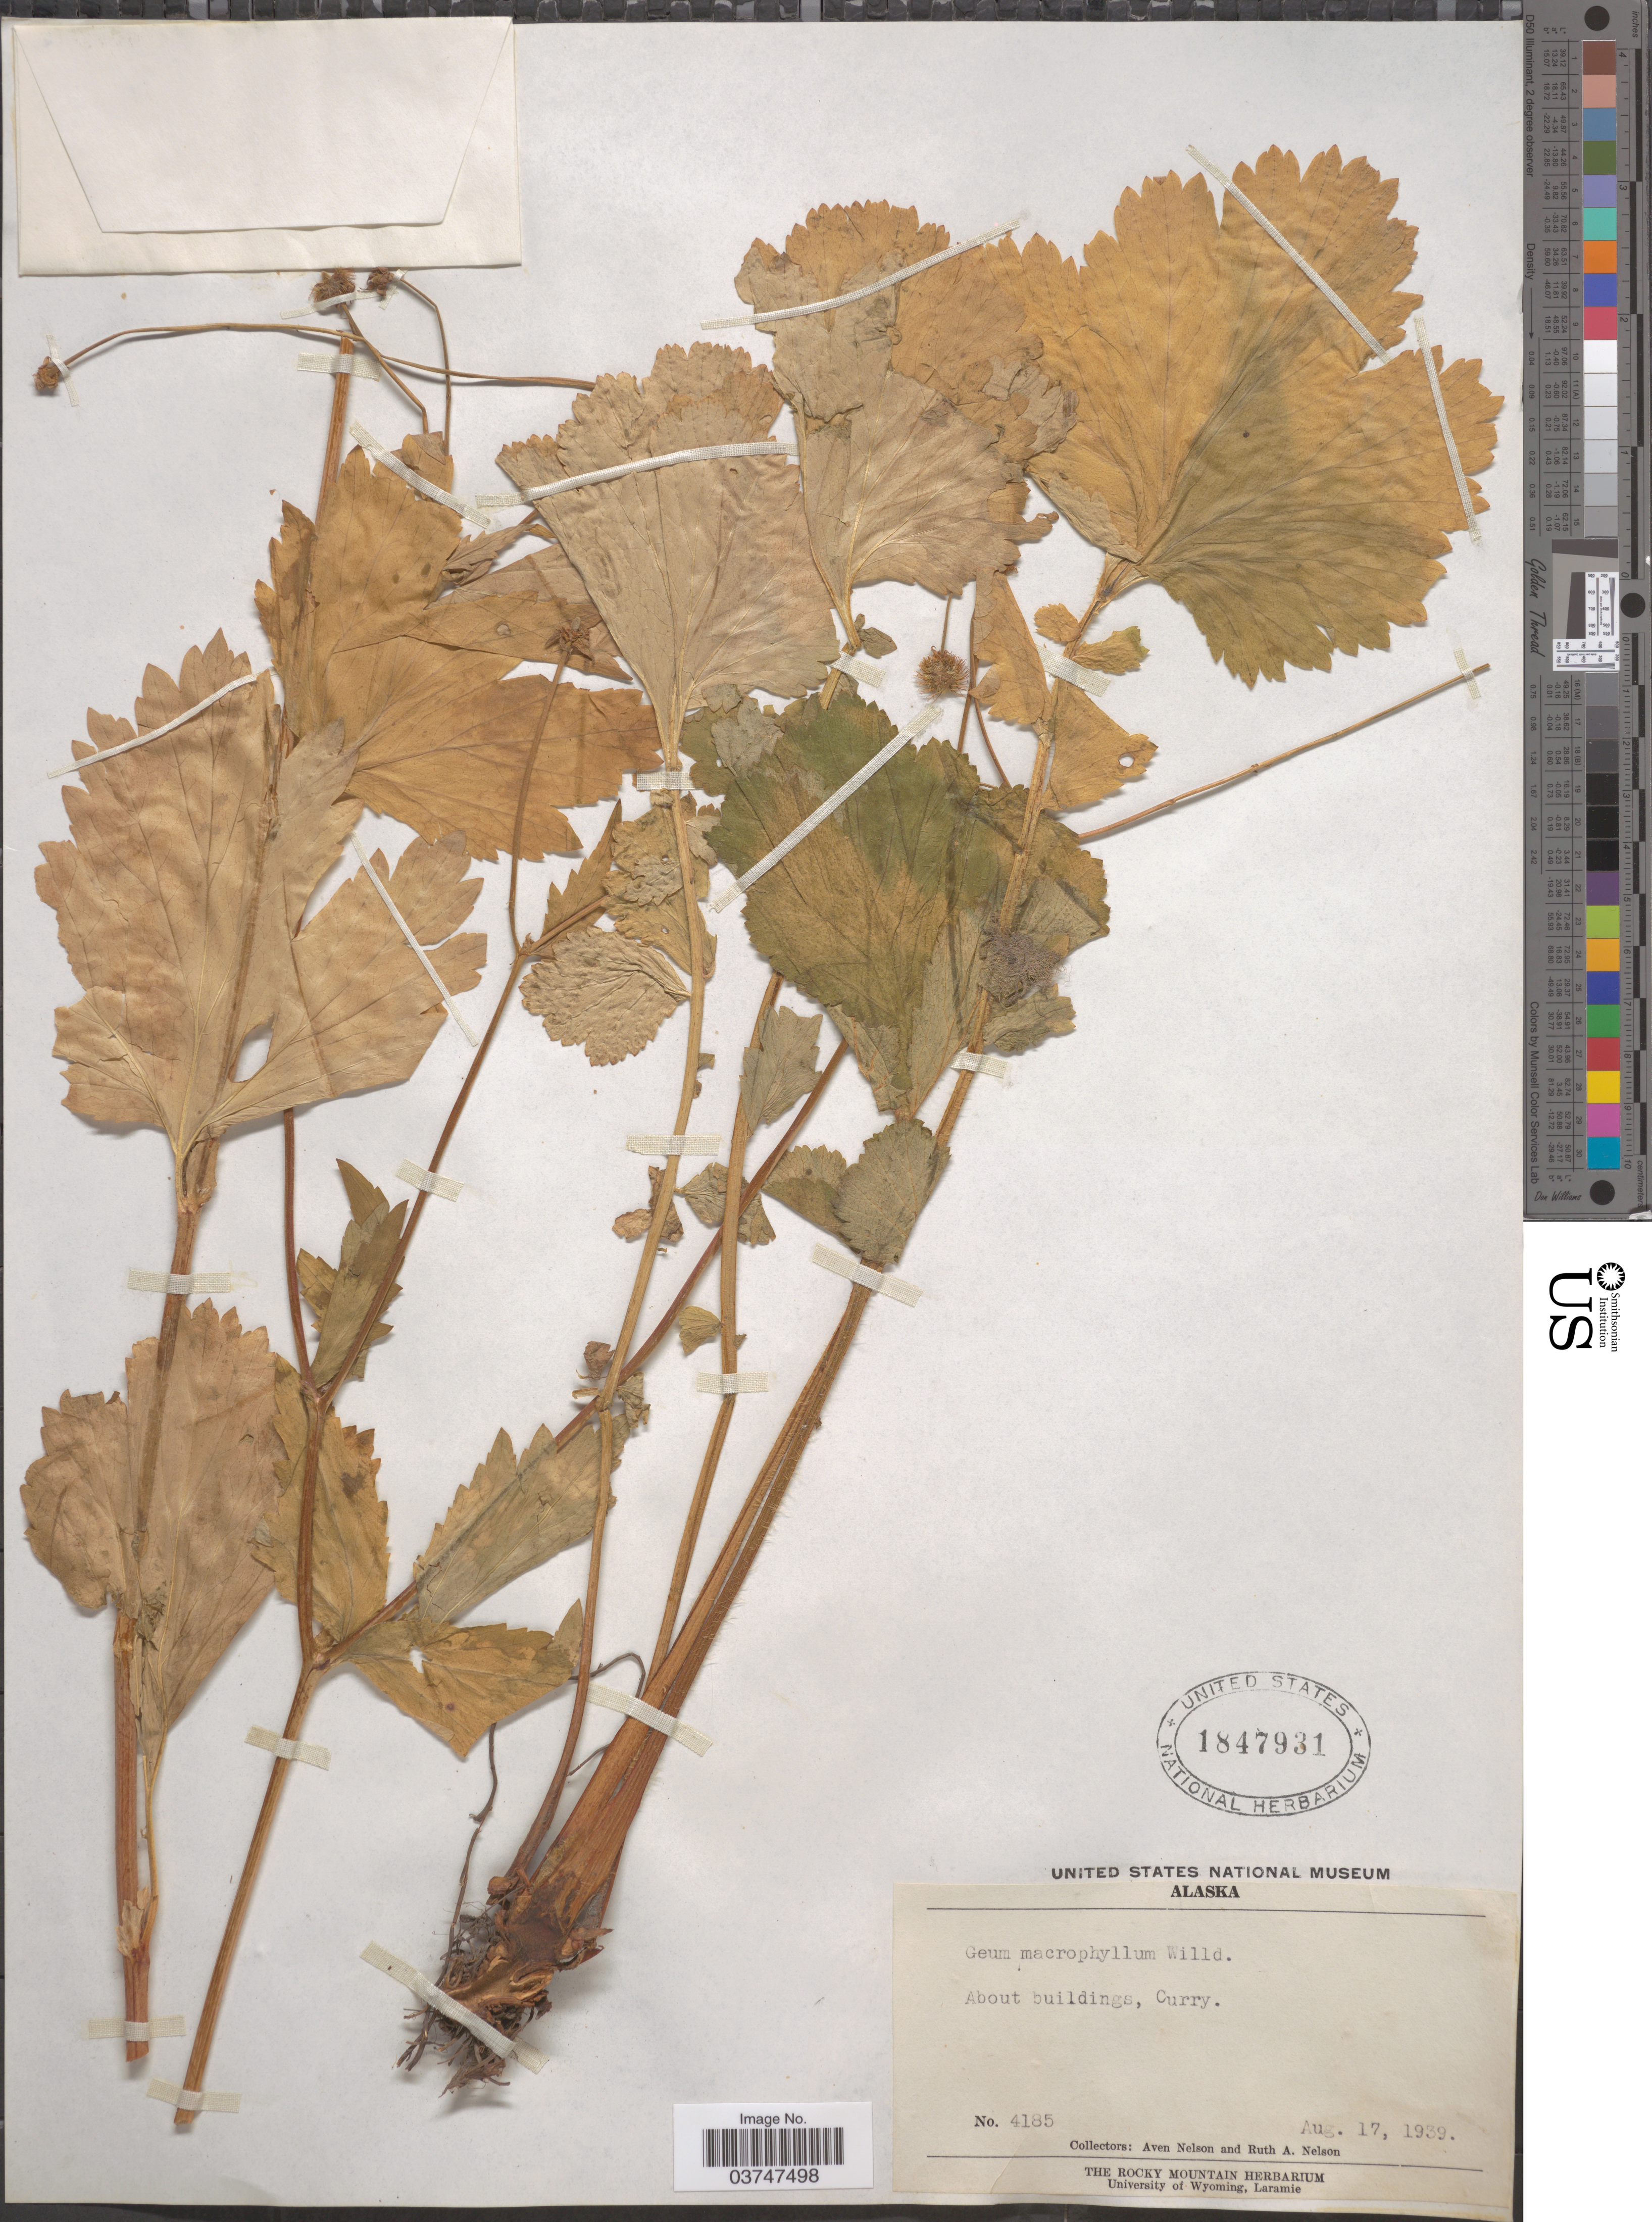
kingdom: Plantae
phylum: Tracheophyta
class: Magnoliopsida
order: Rosales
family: Rosaceae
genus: Geum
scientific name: Geum macrophyllum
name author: Willd.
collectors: A. Nelson & R. A. Nelson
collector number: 4185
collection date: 1939-08-17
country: United States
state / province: Alaska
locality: About buildings, Curry.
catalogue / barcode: US 1847931